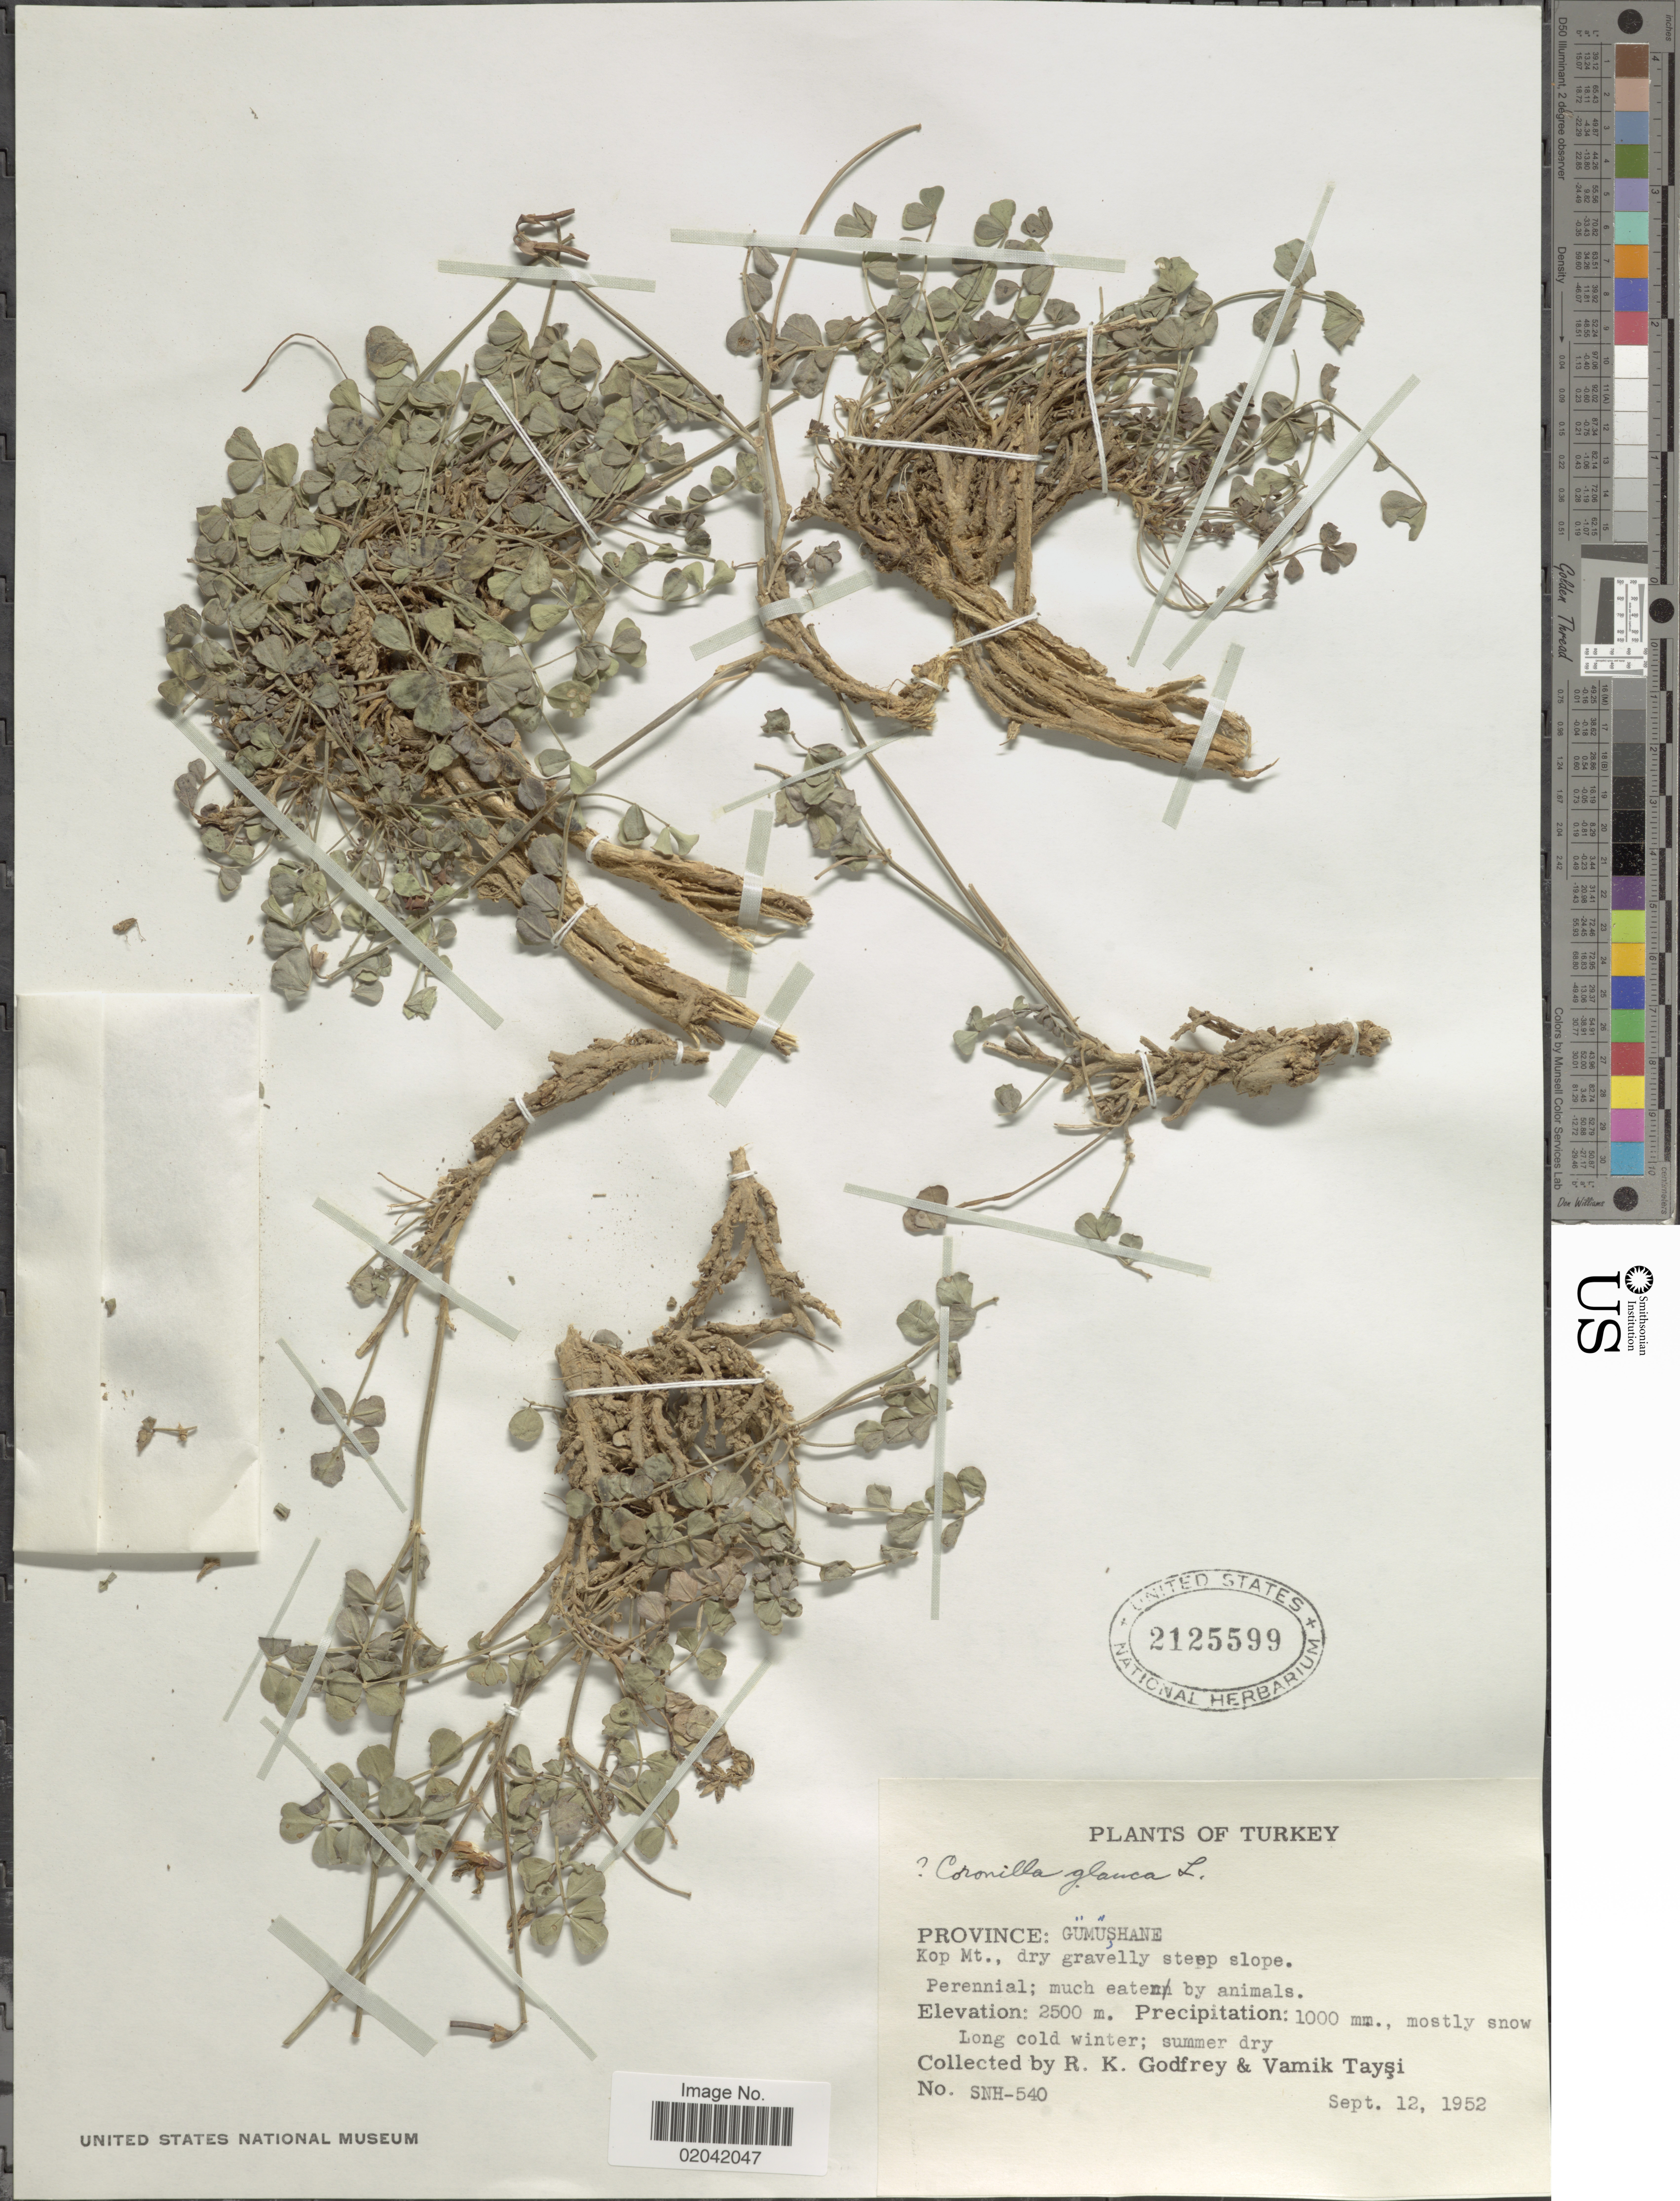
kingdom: Plantae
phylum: Tracheophyta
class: Magnoliopsida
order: Fabales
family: Fabaceae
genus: Coronilla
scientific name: Coronilla glauca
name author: L.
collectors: R. K. Godfrey & V. Taysi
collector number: SNH-540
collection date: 1952-09-12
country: Turkey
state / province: Gumushane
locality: Kop Mt., dry gravelly steep slope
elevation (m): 2500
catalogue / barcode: US 2125599